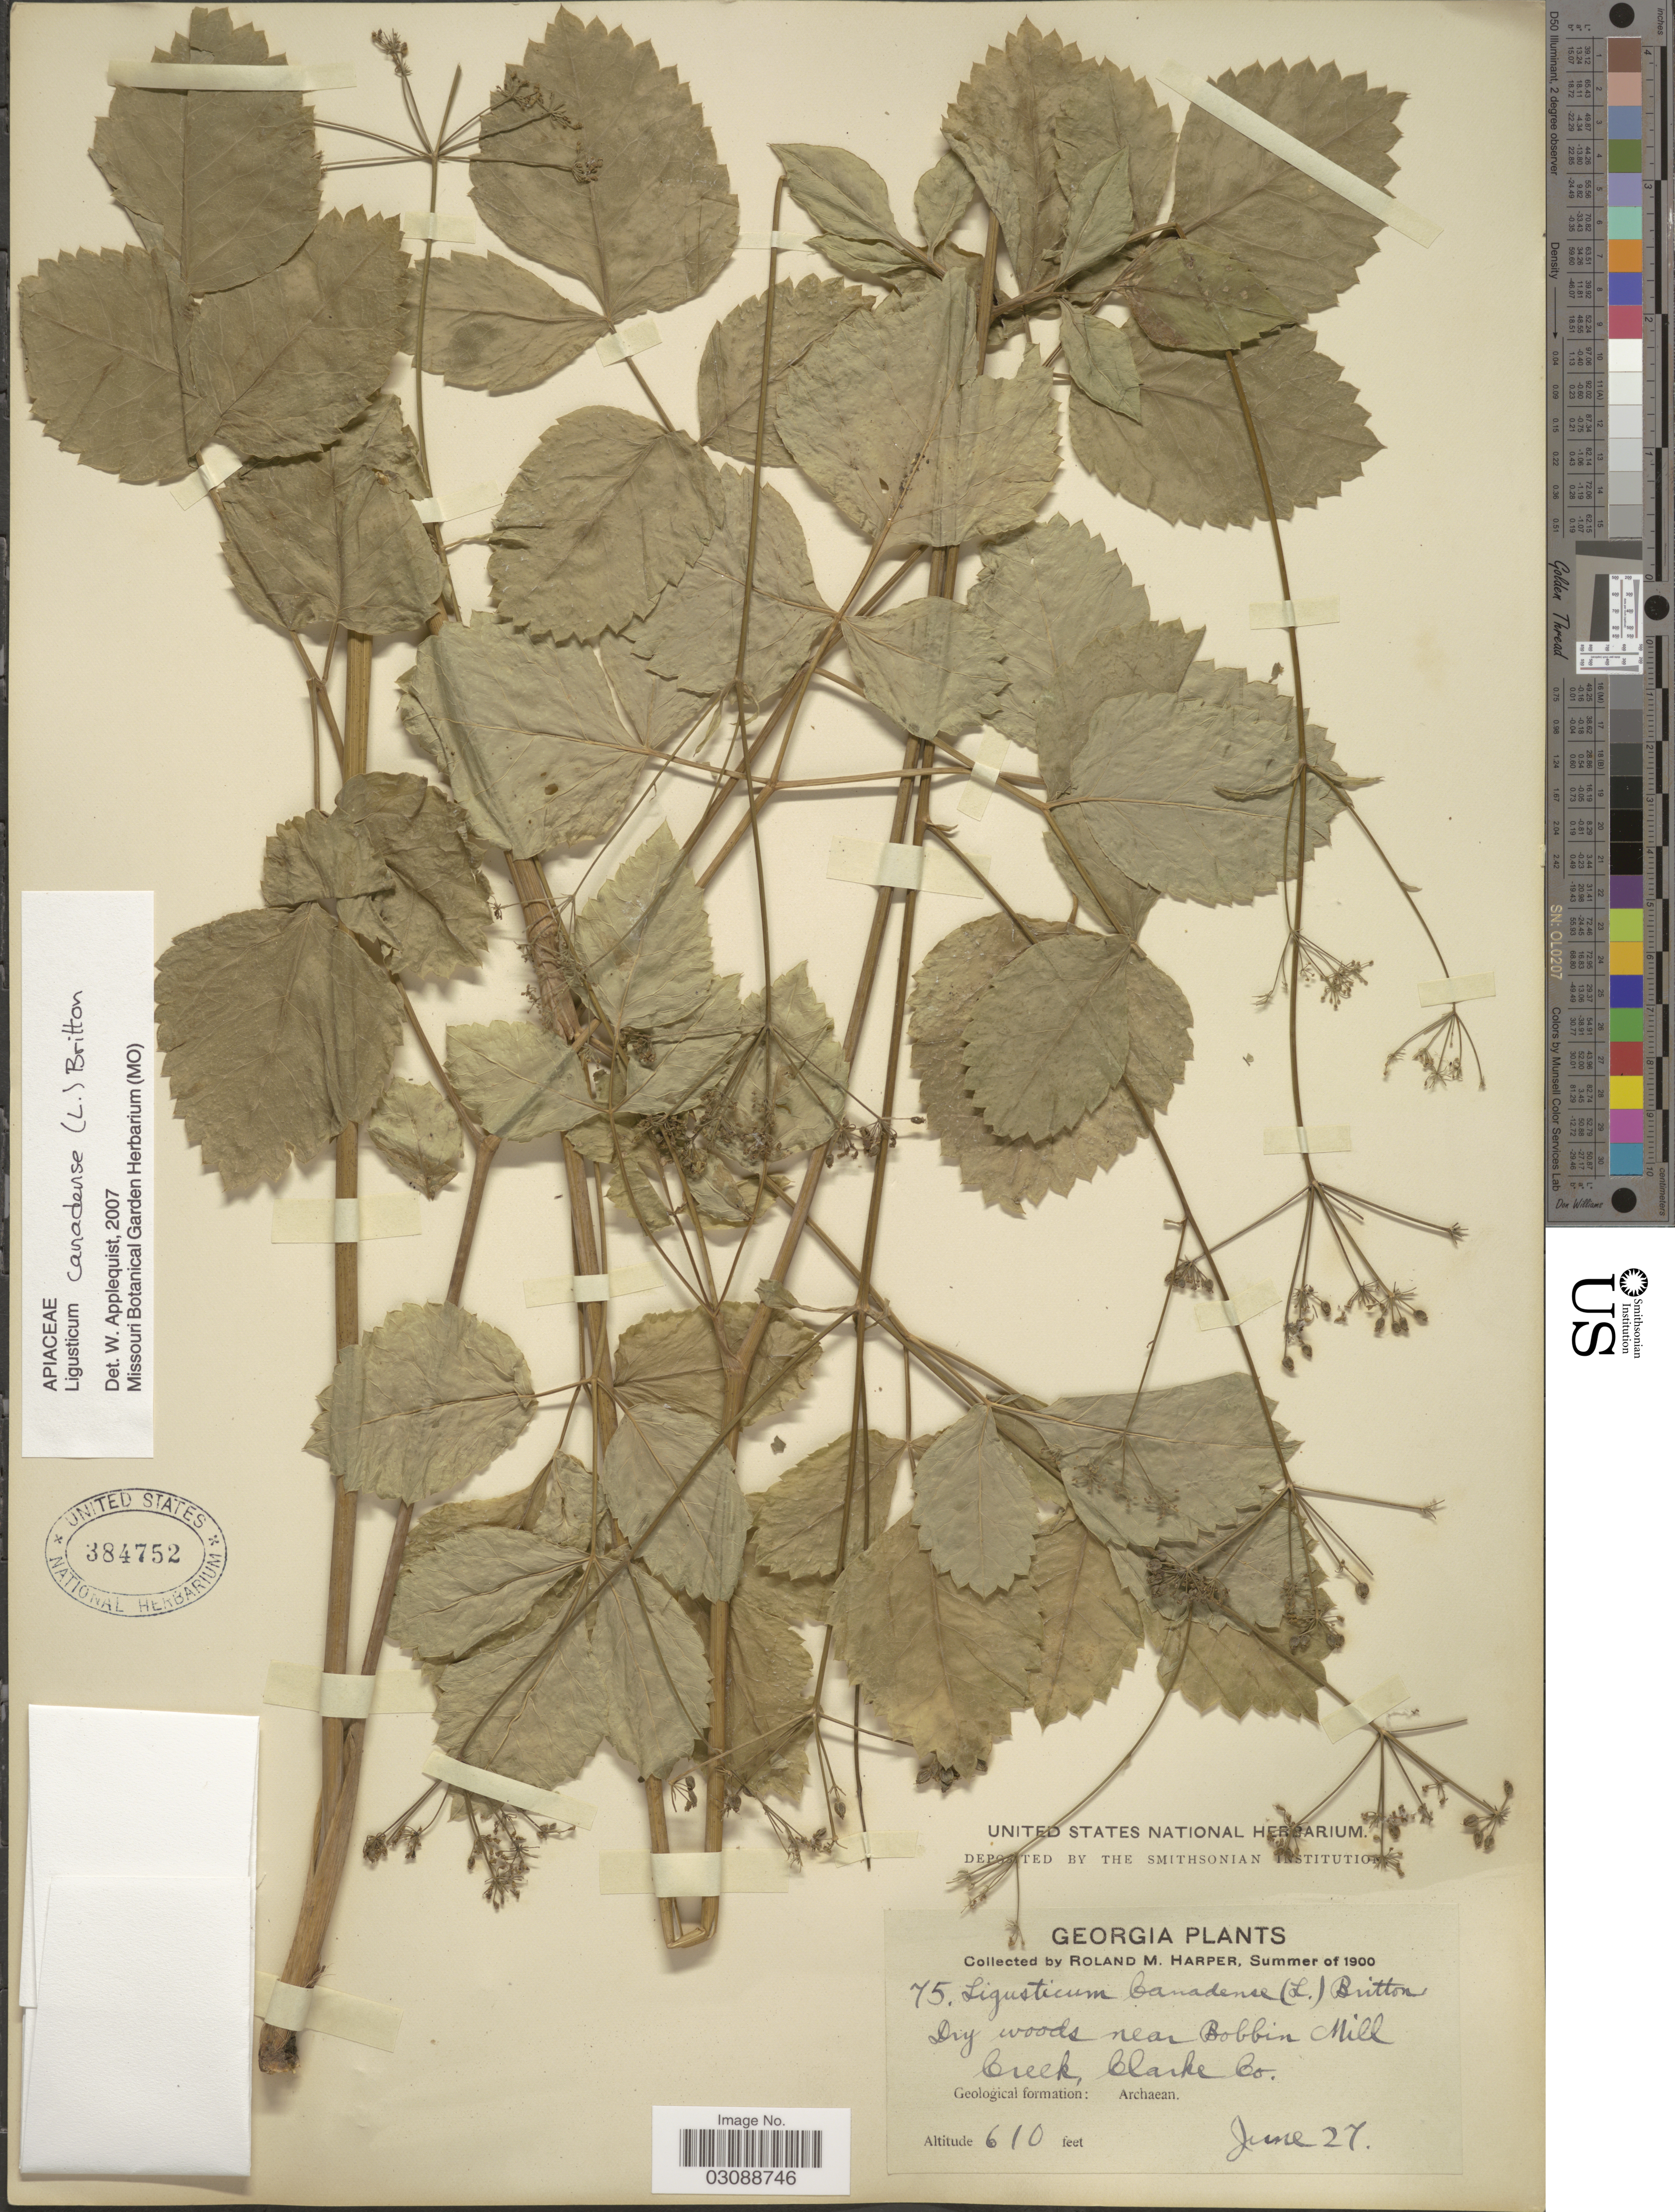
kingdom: Plantae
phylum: Tracheophyta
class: Magnoliopsida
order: Apiales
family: Apiaceae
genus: Ligusticum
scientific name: Ligusticum canadense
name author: (L.) Britton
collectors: R. M. Harper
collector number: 75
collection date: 1900-06-27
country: United States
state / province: Georgia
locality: Near Bobbin Mill Creek, Clarke Co. Archaean.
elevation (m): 186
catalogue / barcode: US 384752